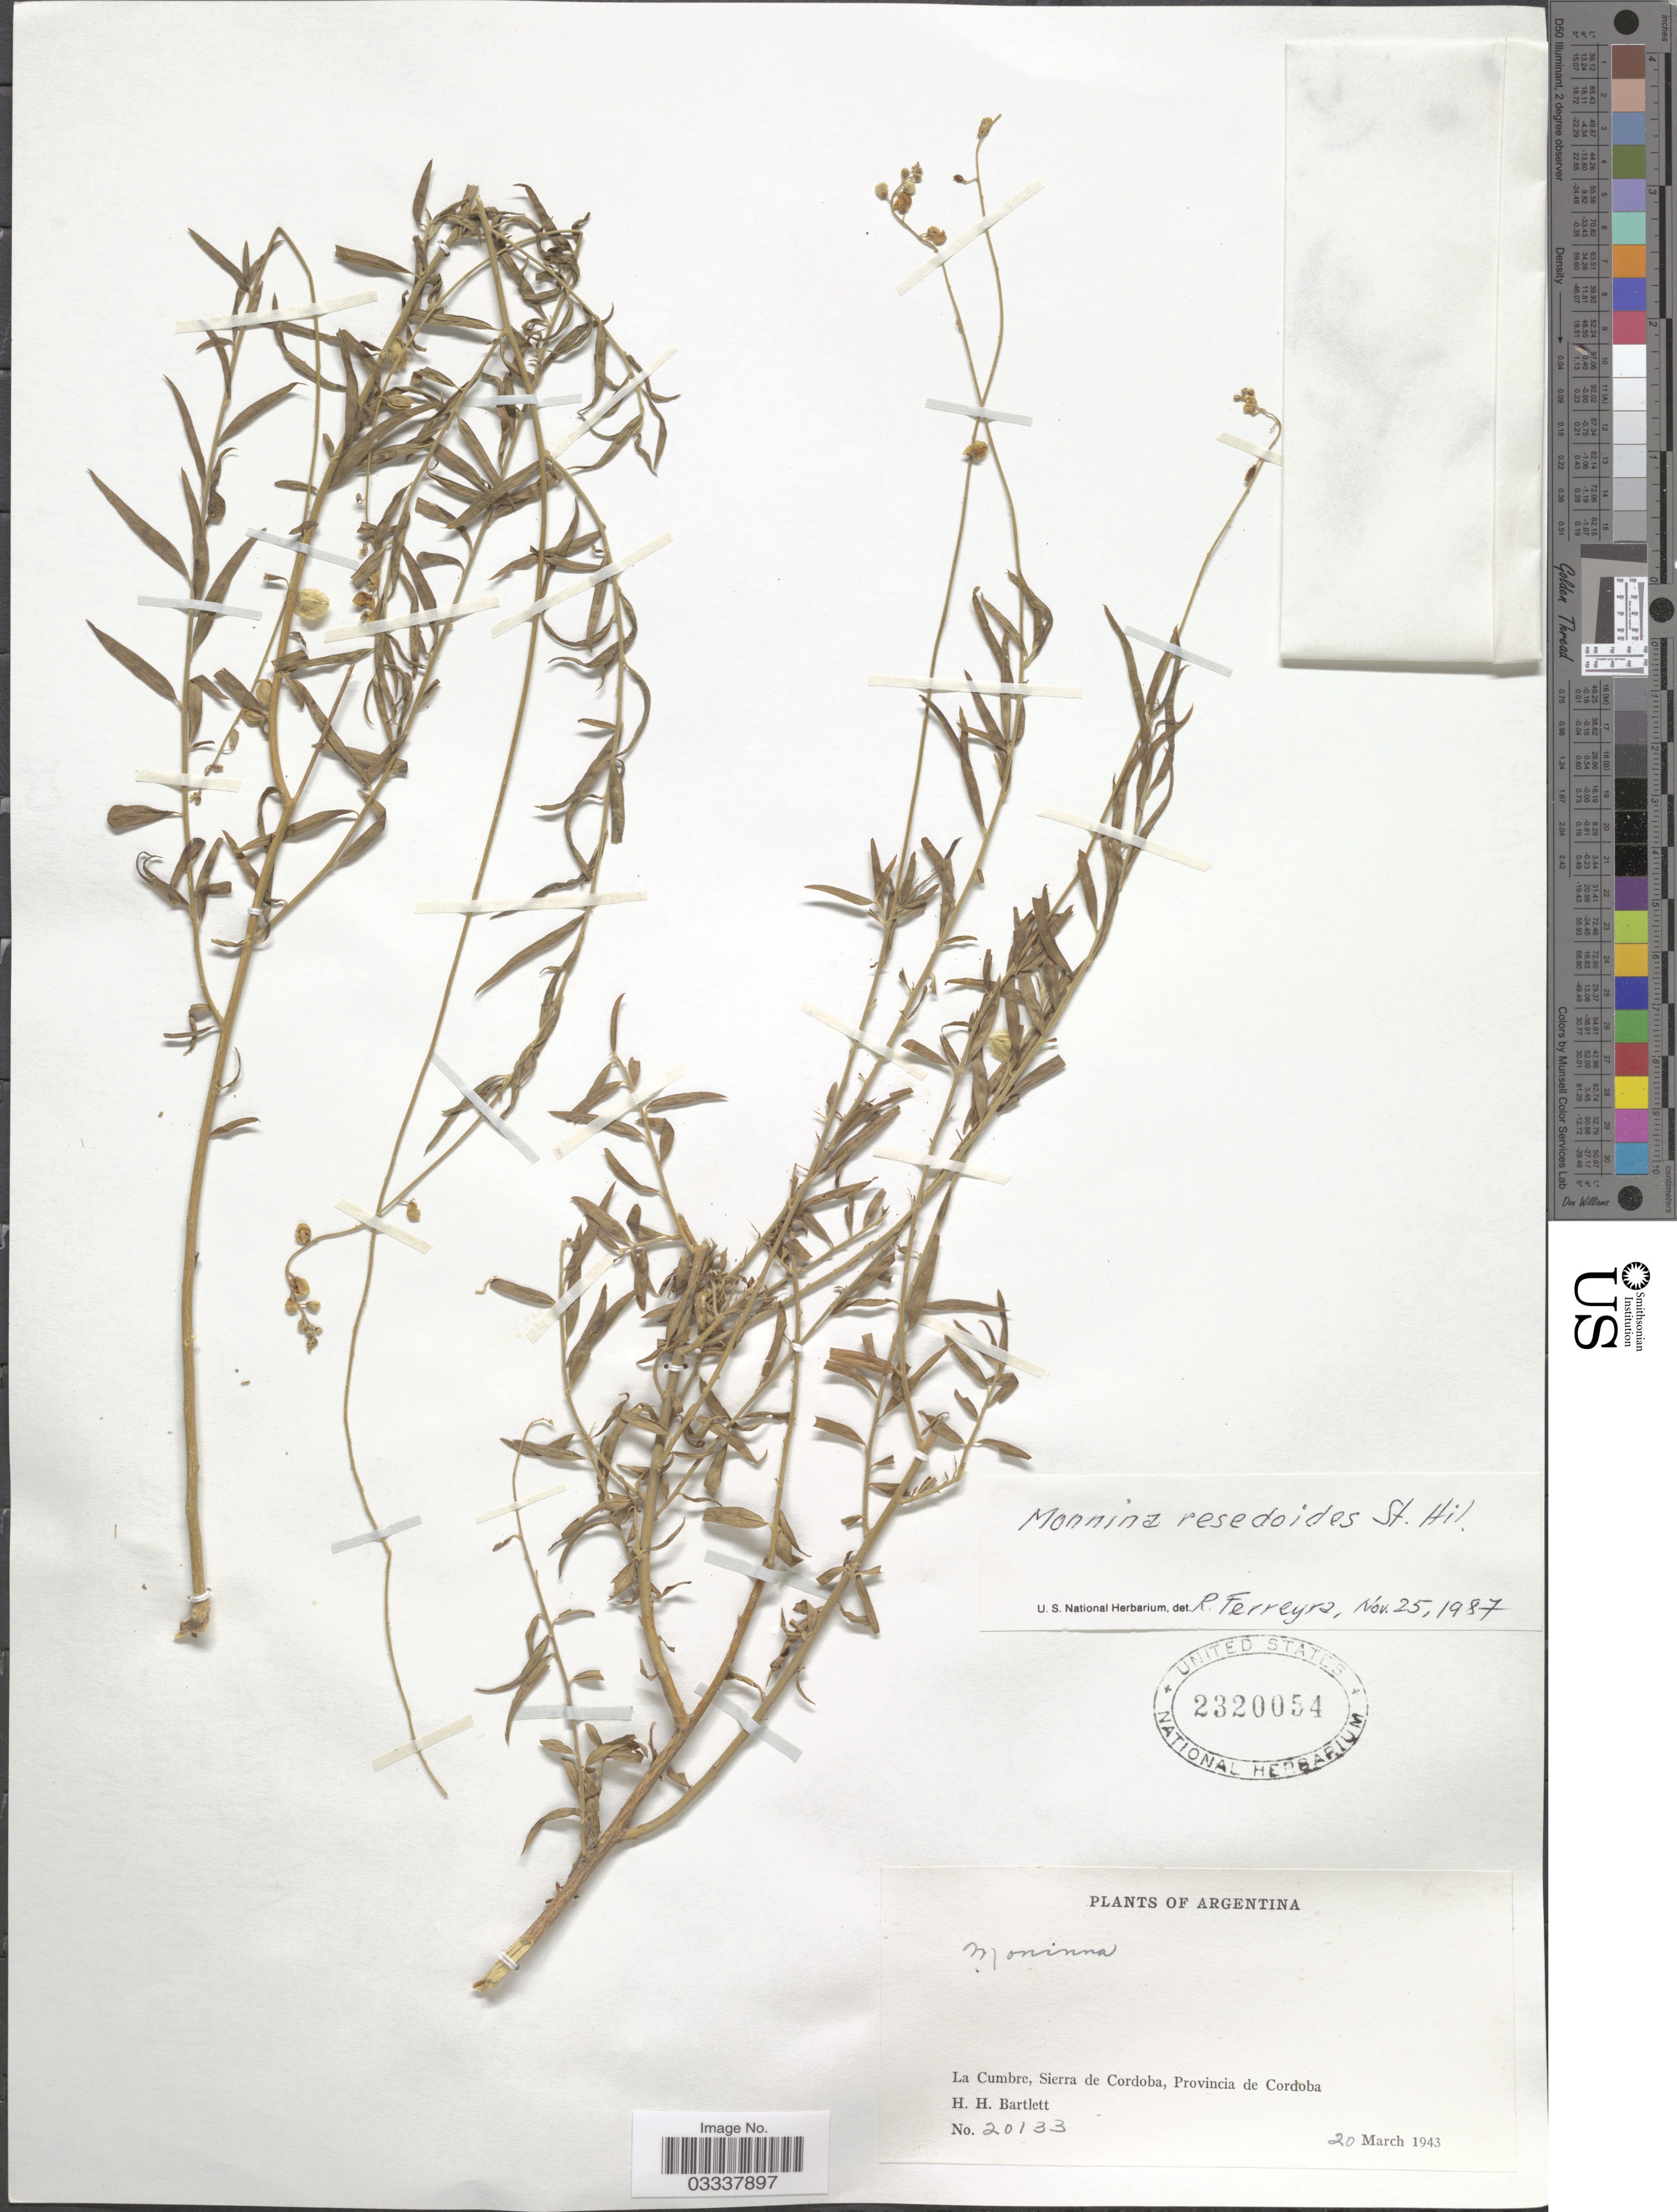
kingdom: Plantae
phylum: Tracheophyta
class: Magnoliopsida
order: Fabales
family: Polygalaceae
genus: Monnina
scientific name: Monnina resedoides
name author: A. St.-Hil.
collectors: H. H. Bartlett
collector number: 20133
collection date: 1943-03-20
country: Argentina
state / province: Cordoba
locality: La Cumbre, Sierra de Cordoba.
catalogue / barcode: US 2320054